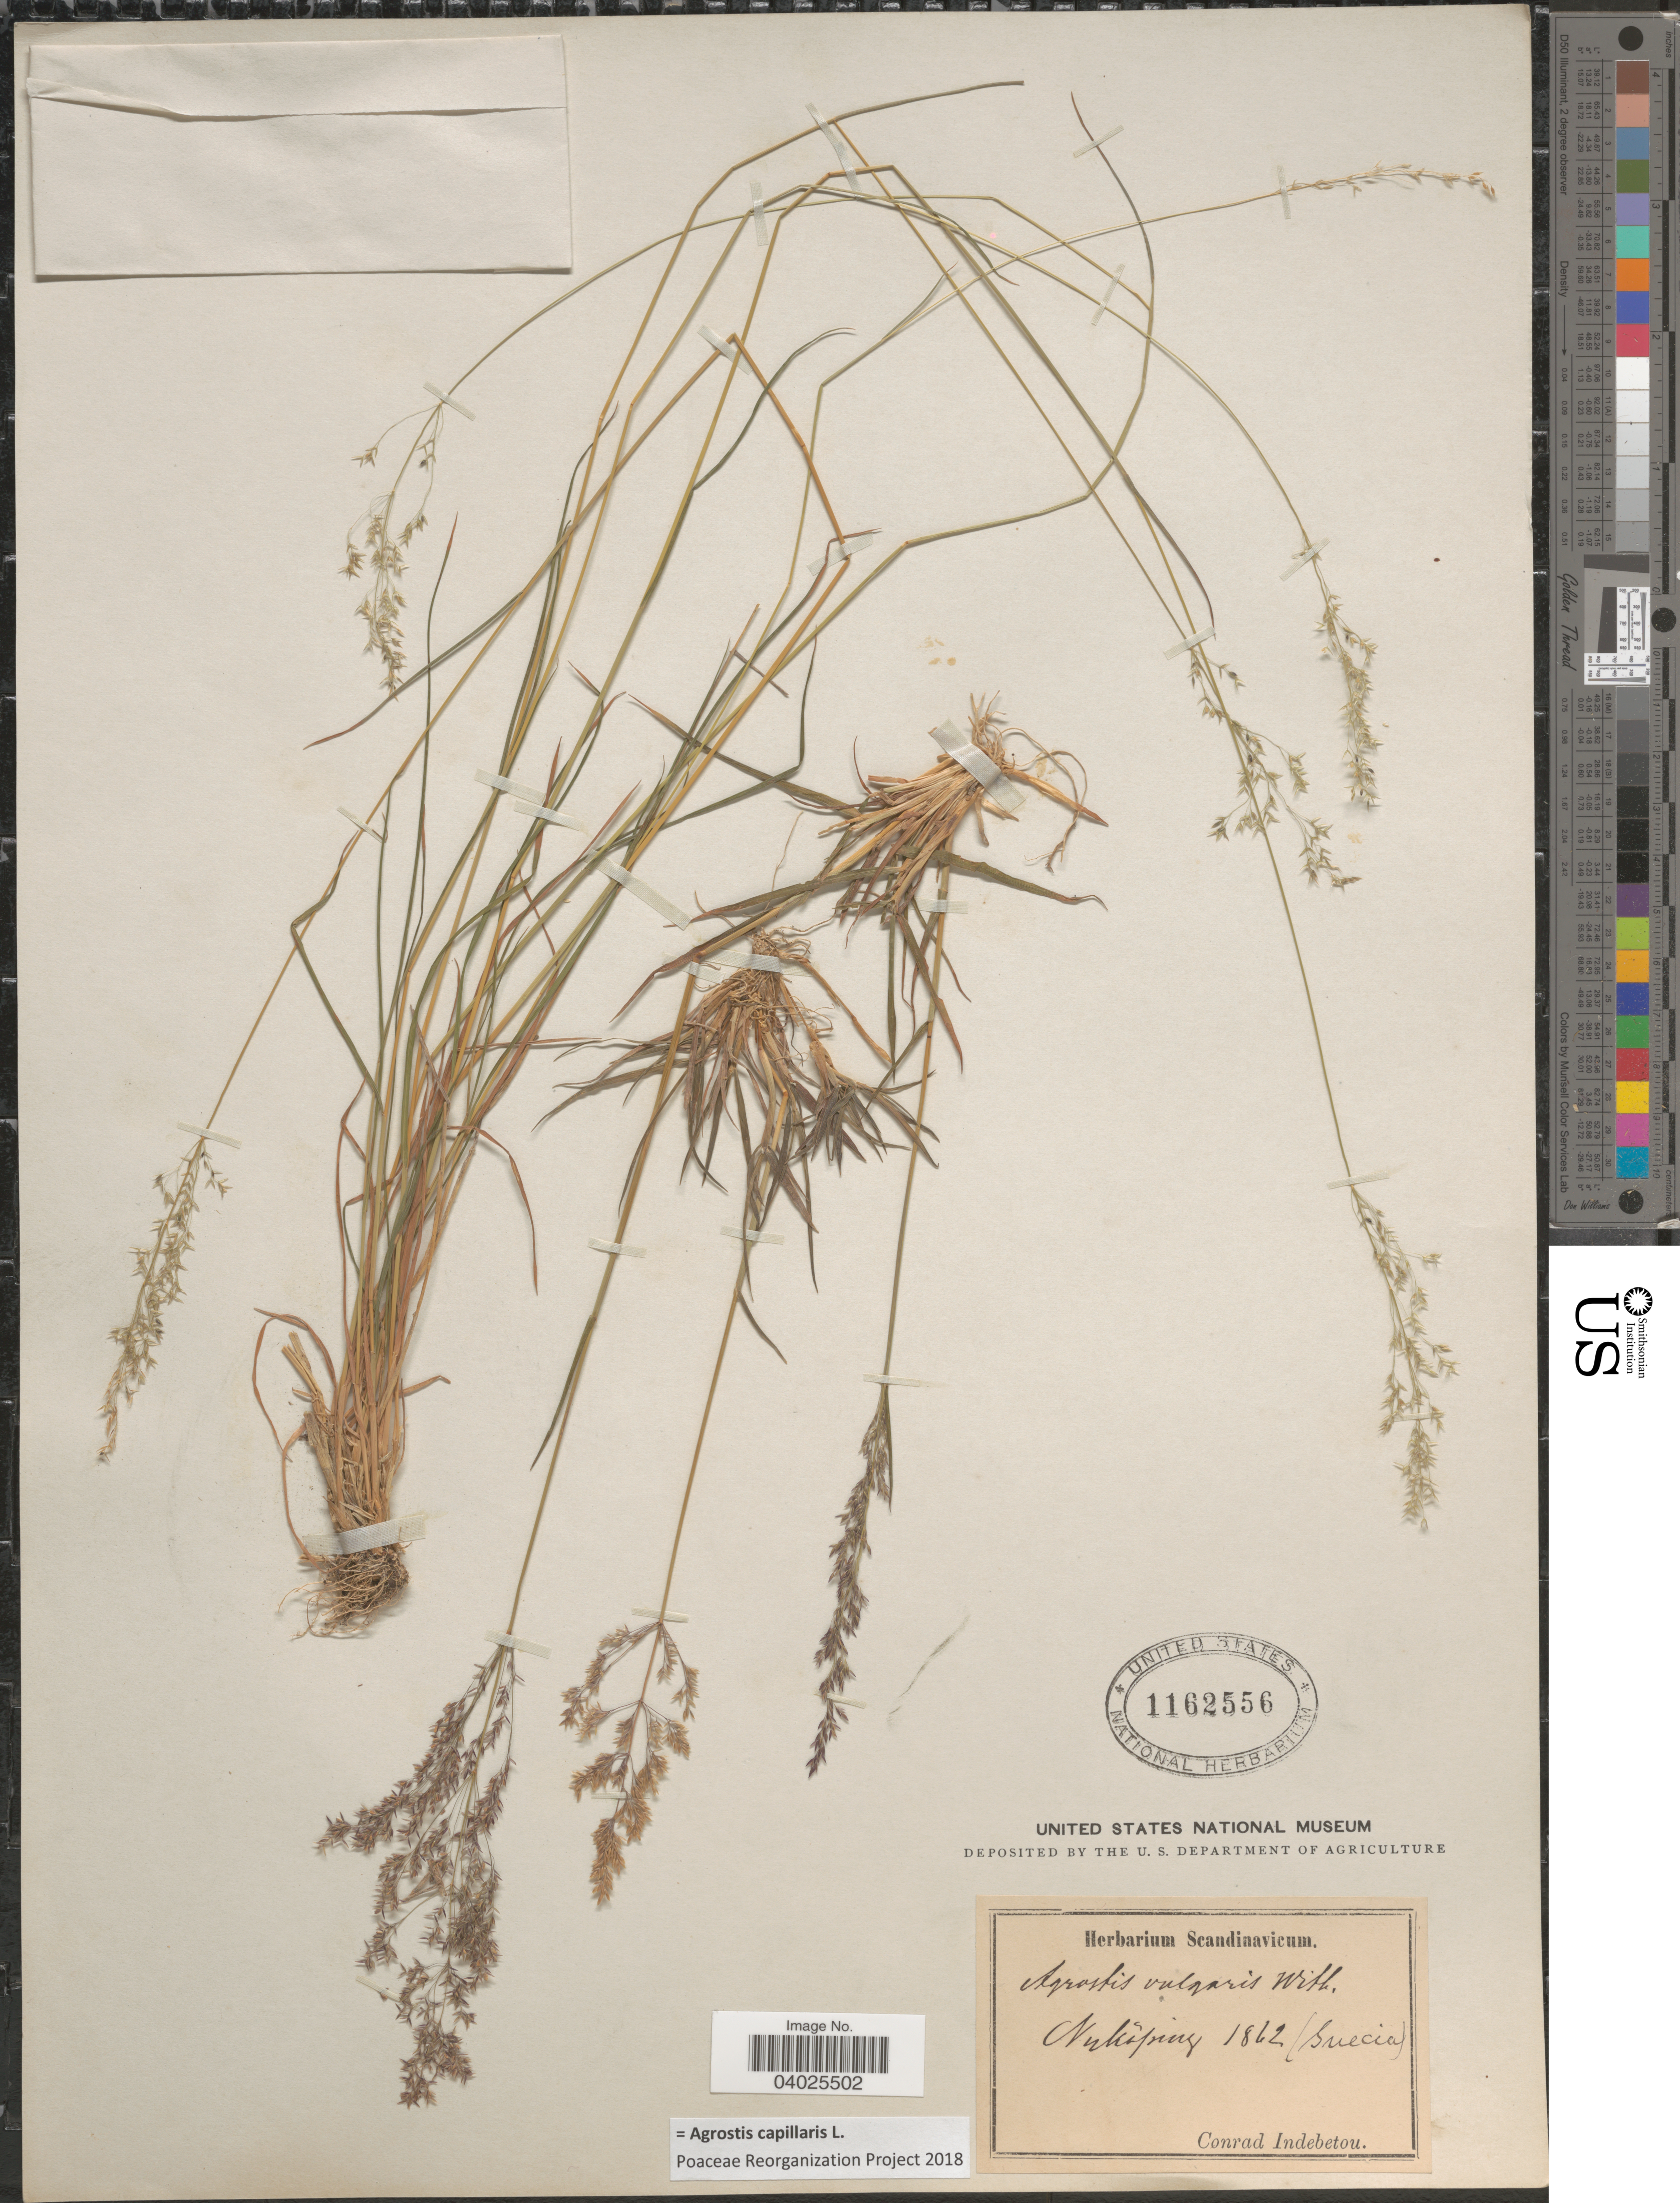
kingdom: Plantae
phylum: Tracheophyta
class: Liliopsida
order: Poales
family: Poaceae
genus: Agrostis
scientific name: Agrostis capillaris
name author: L.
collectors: C. Indebetou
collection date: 1862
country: Sweden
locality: Nykoping (Suecia).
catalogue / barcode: US 1162556